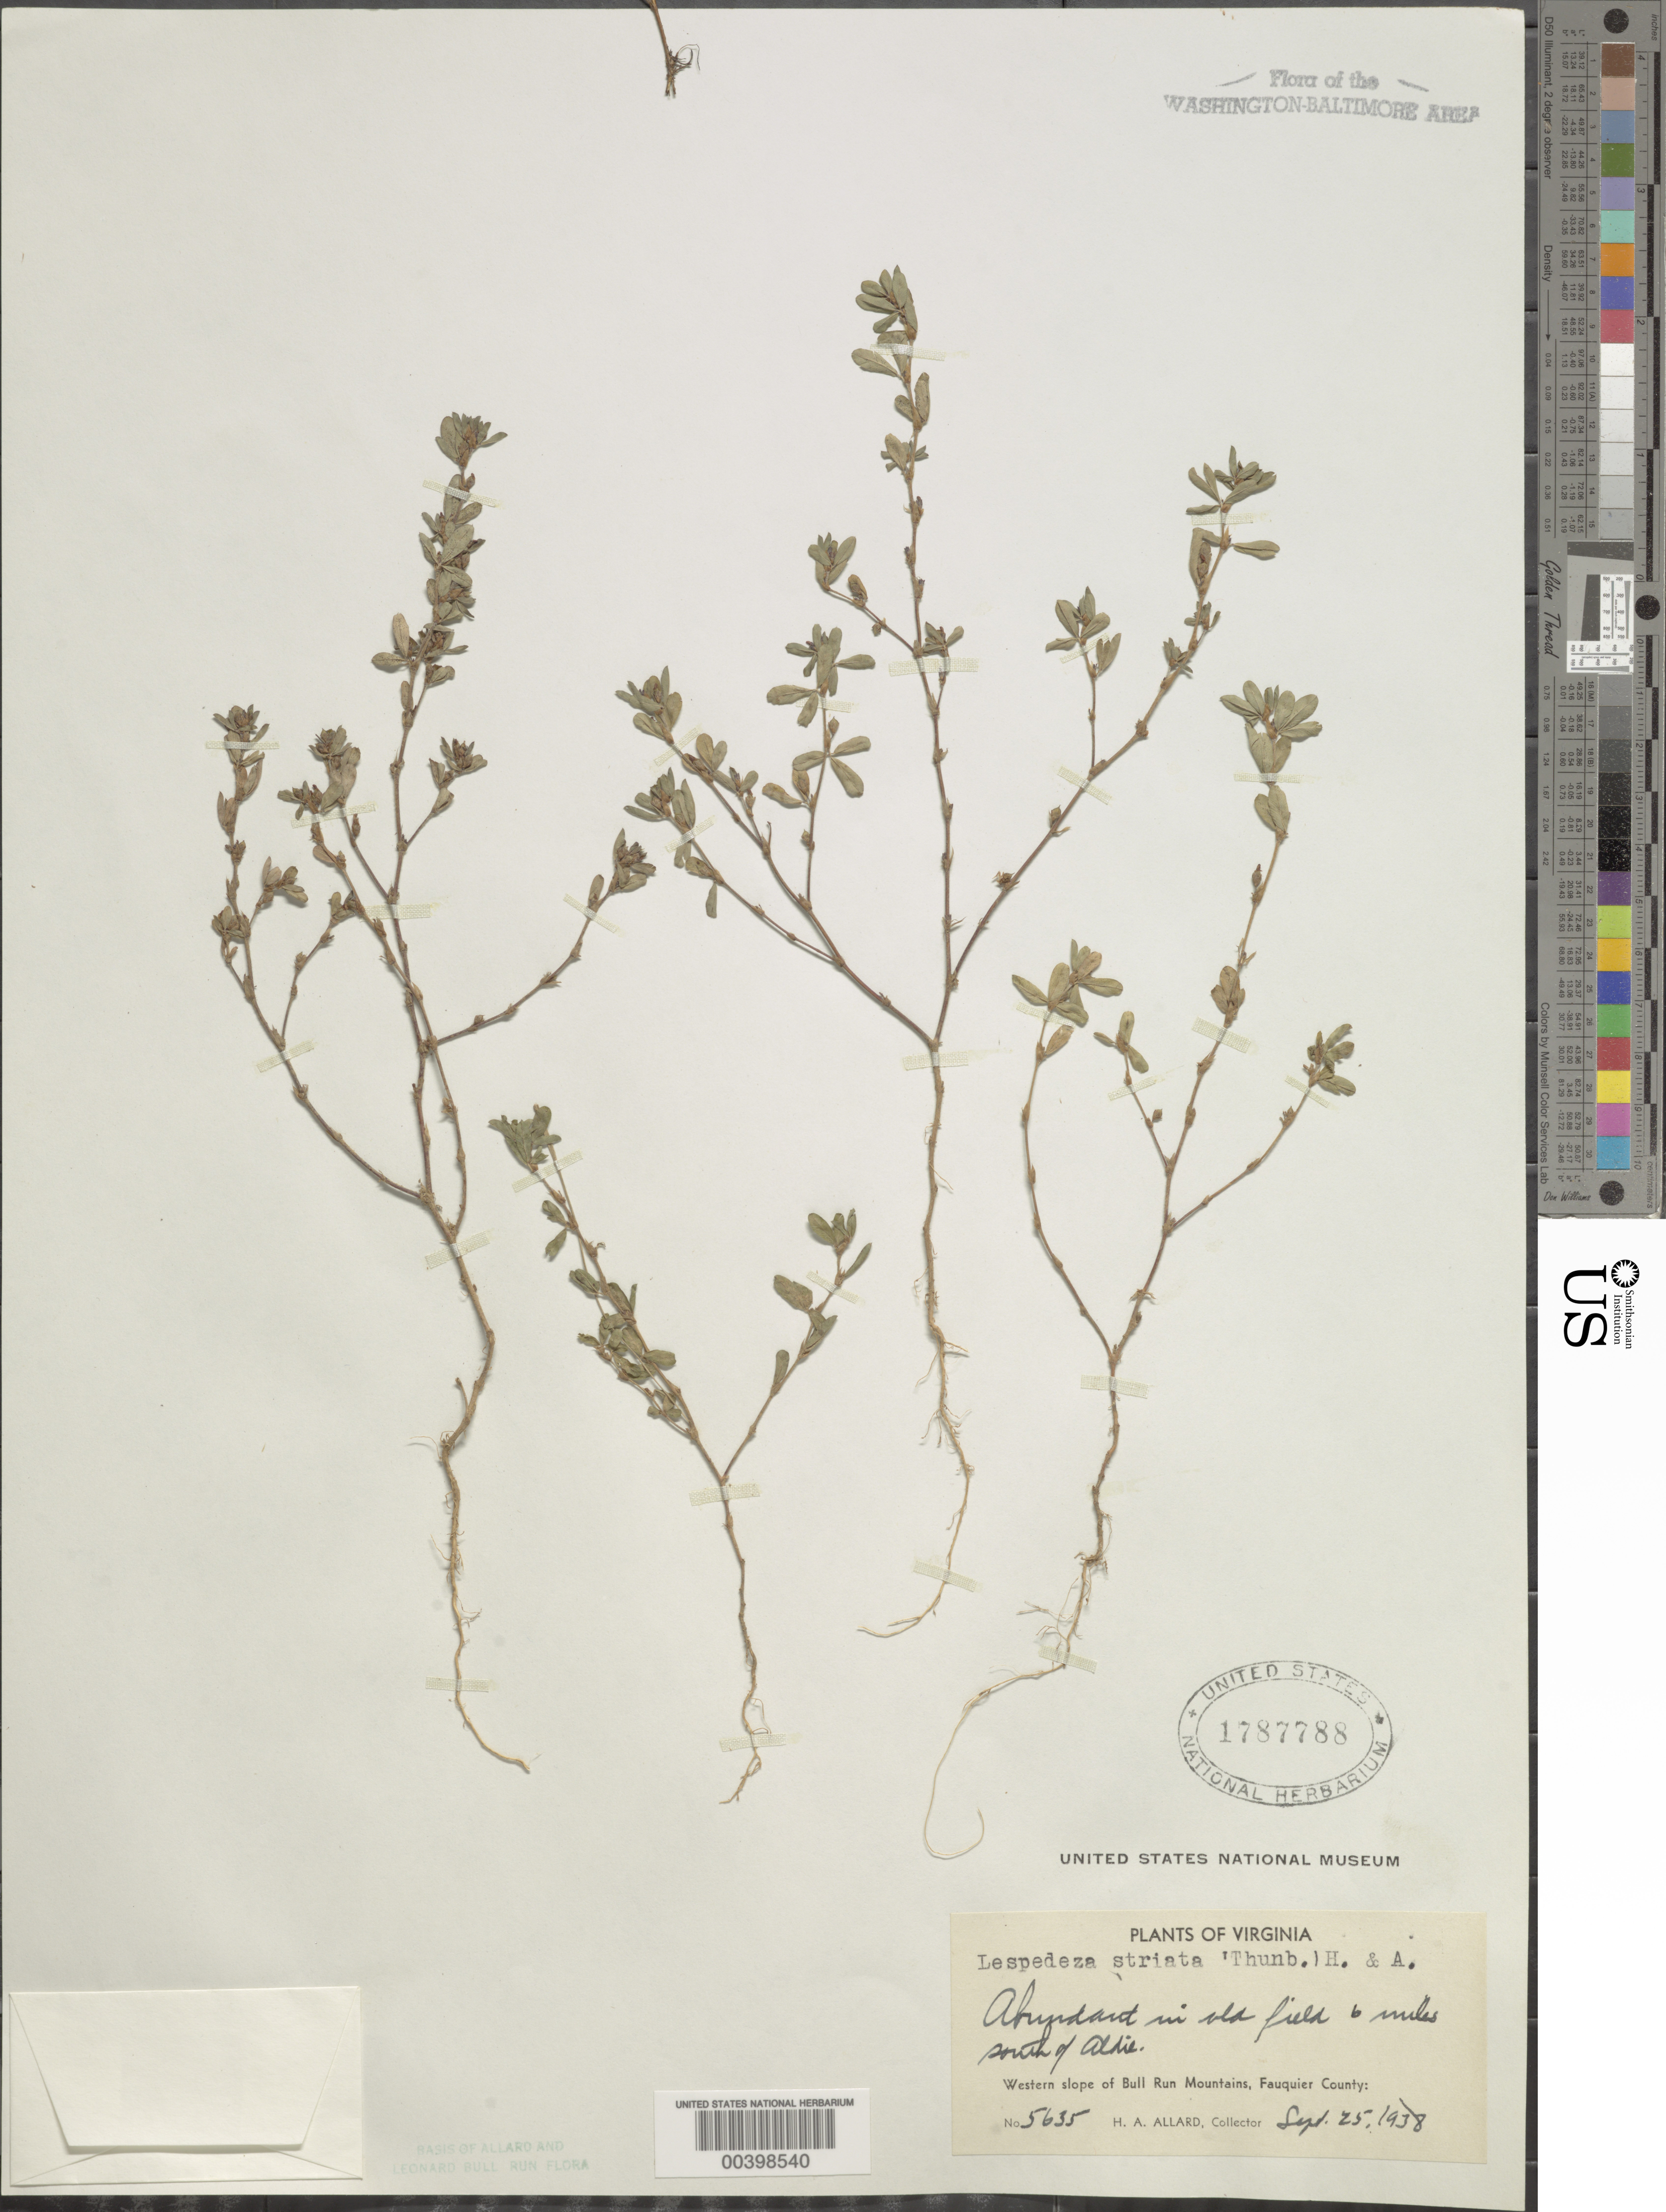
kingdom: Plantae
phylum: Tracheophyta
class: Magnoliopsida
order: Fabales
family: Fabaceae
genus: Kummerowia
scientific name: Kummerowia striata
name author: (Thunb.) Schindl.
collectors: H. A. Allard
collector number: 5635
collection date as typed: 25 Sep 1938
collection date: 1938-09-25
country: United States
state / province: Virginia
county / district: Fauquier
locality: South of Aldie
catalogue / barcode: US 1787788